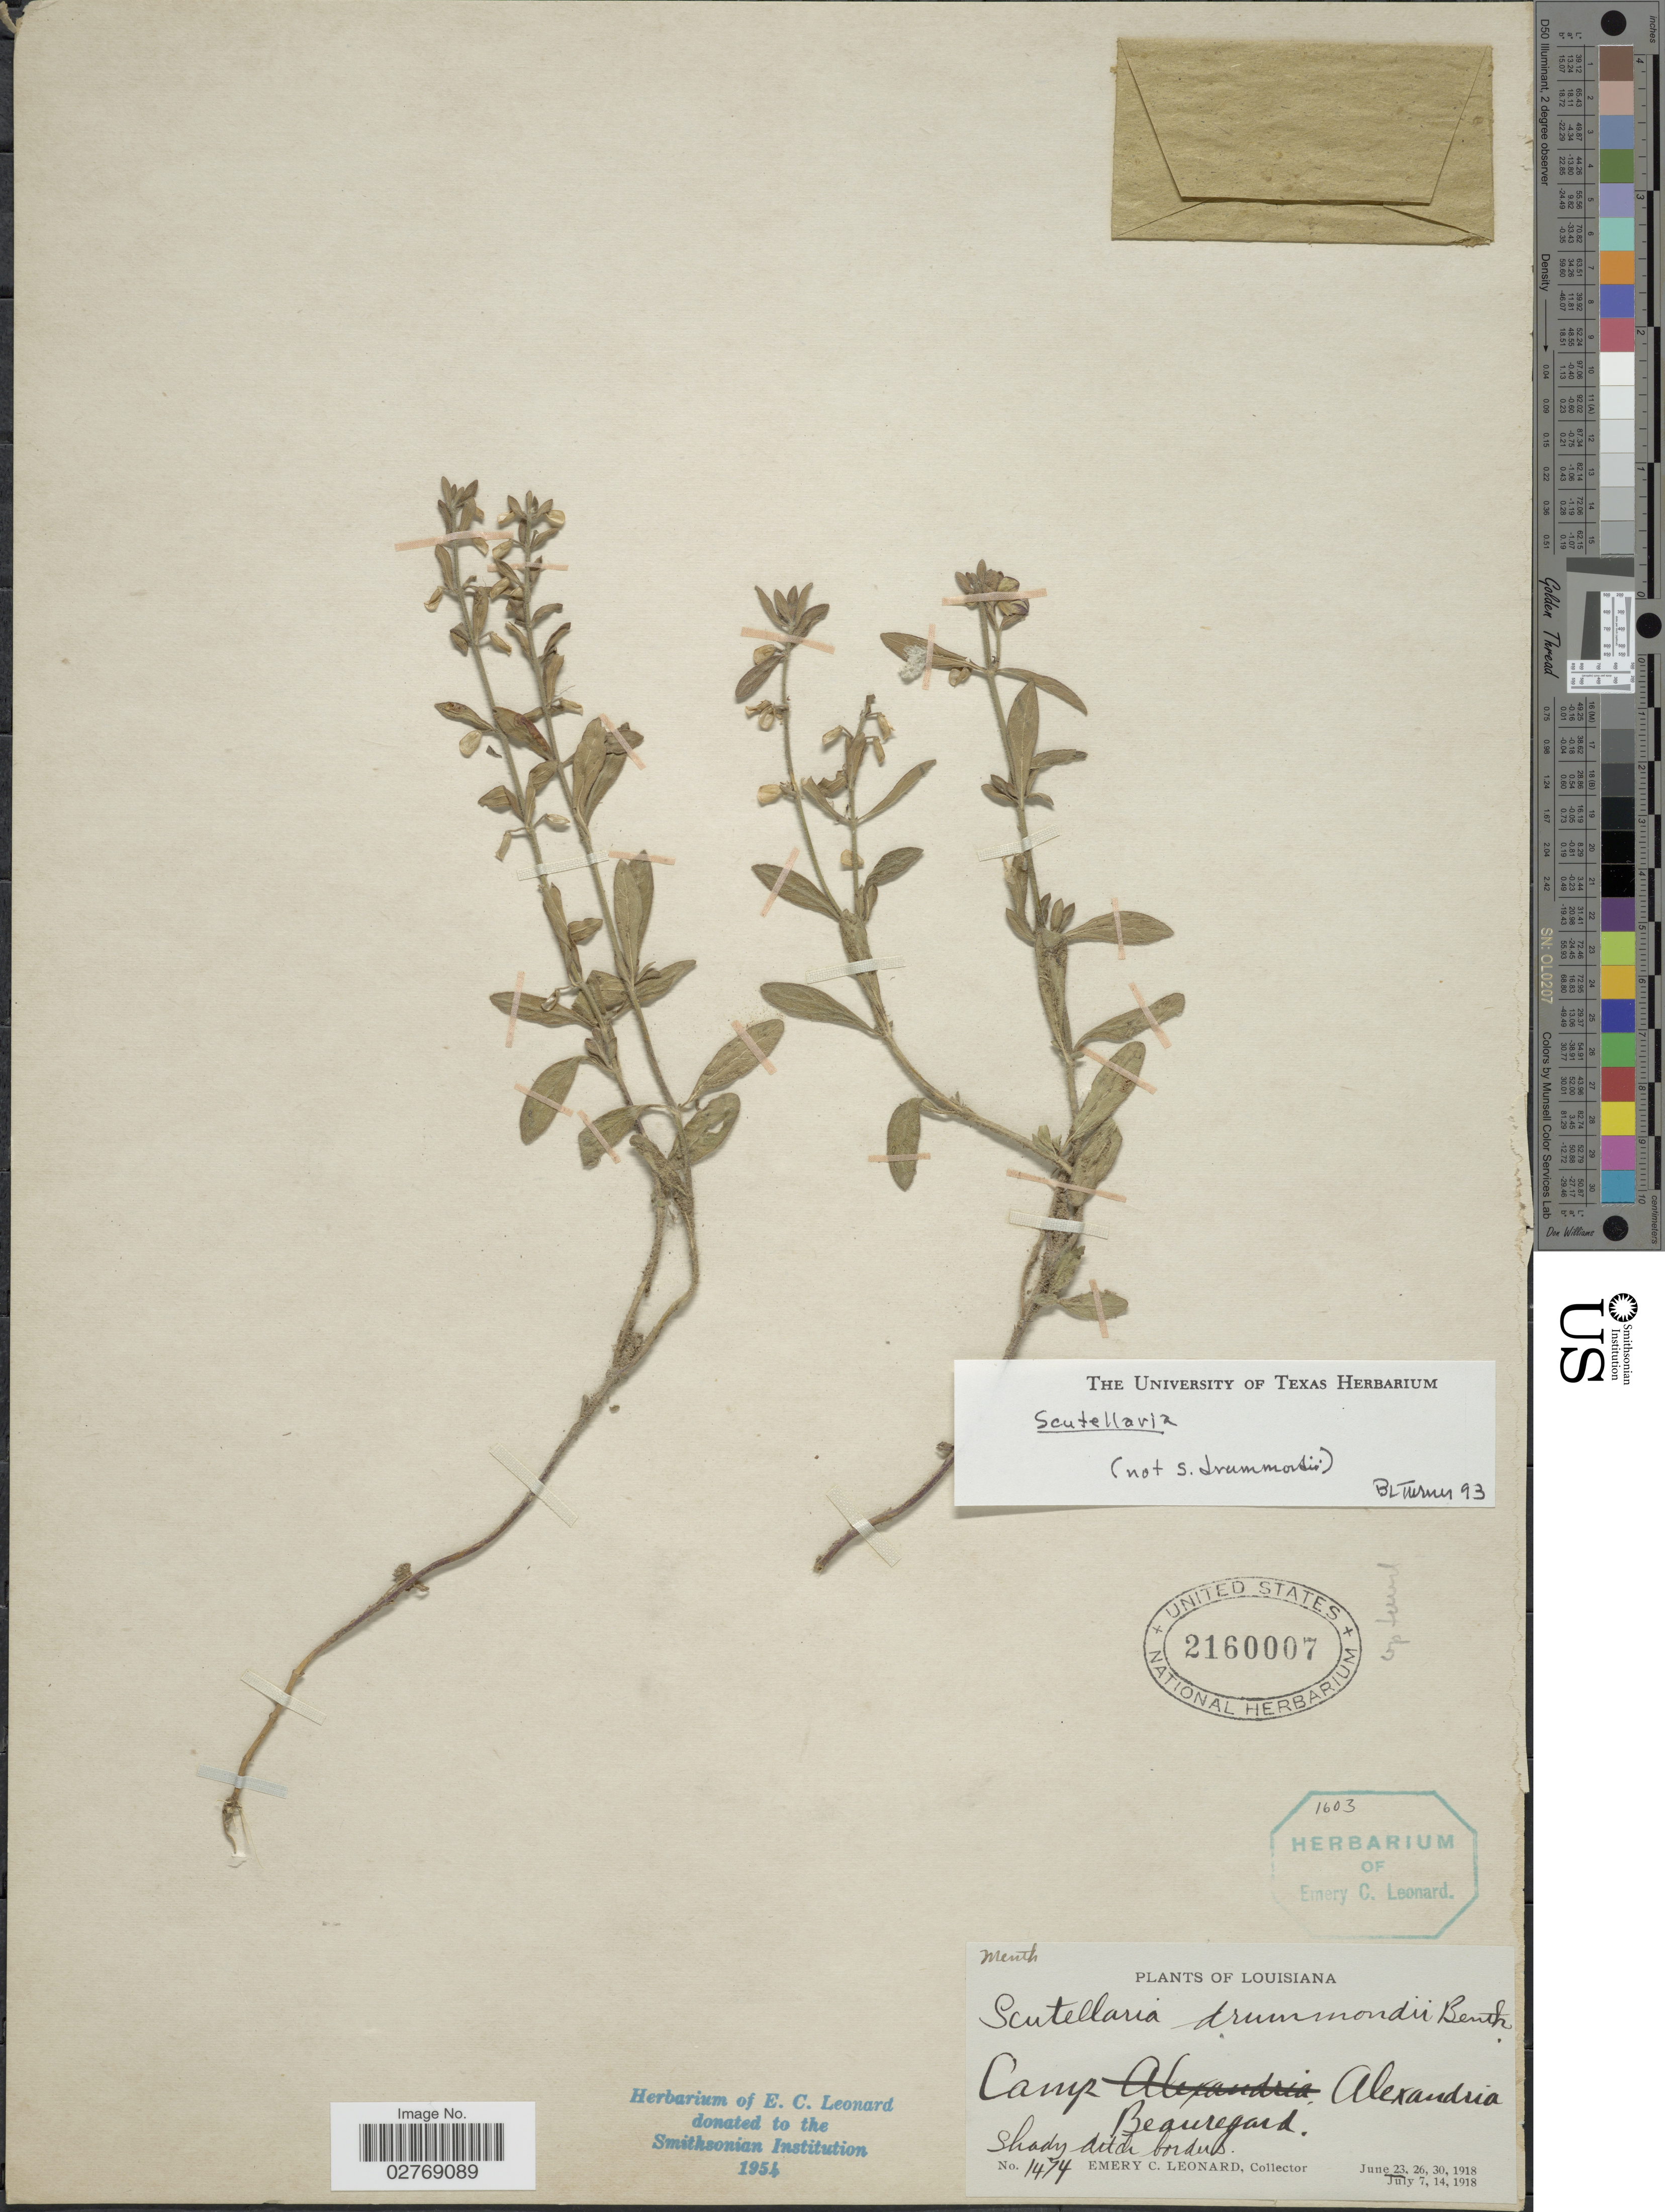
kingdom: Plantae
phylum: Tracheophyta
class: Magnoliopsida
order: Lamiales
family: Lamiaceae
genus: Scutellaria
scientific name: Scutellaria sp.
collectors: E. C. Leonard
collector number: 1474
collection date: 1918-06-23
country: United States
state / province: Louisiana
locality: Camp Beauregard, Alexandria.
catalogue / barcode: US 2160007